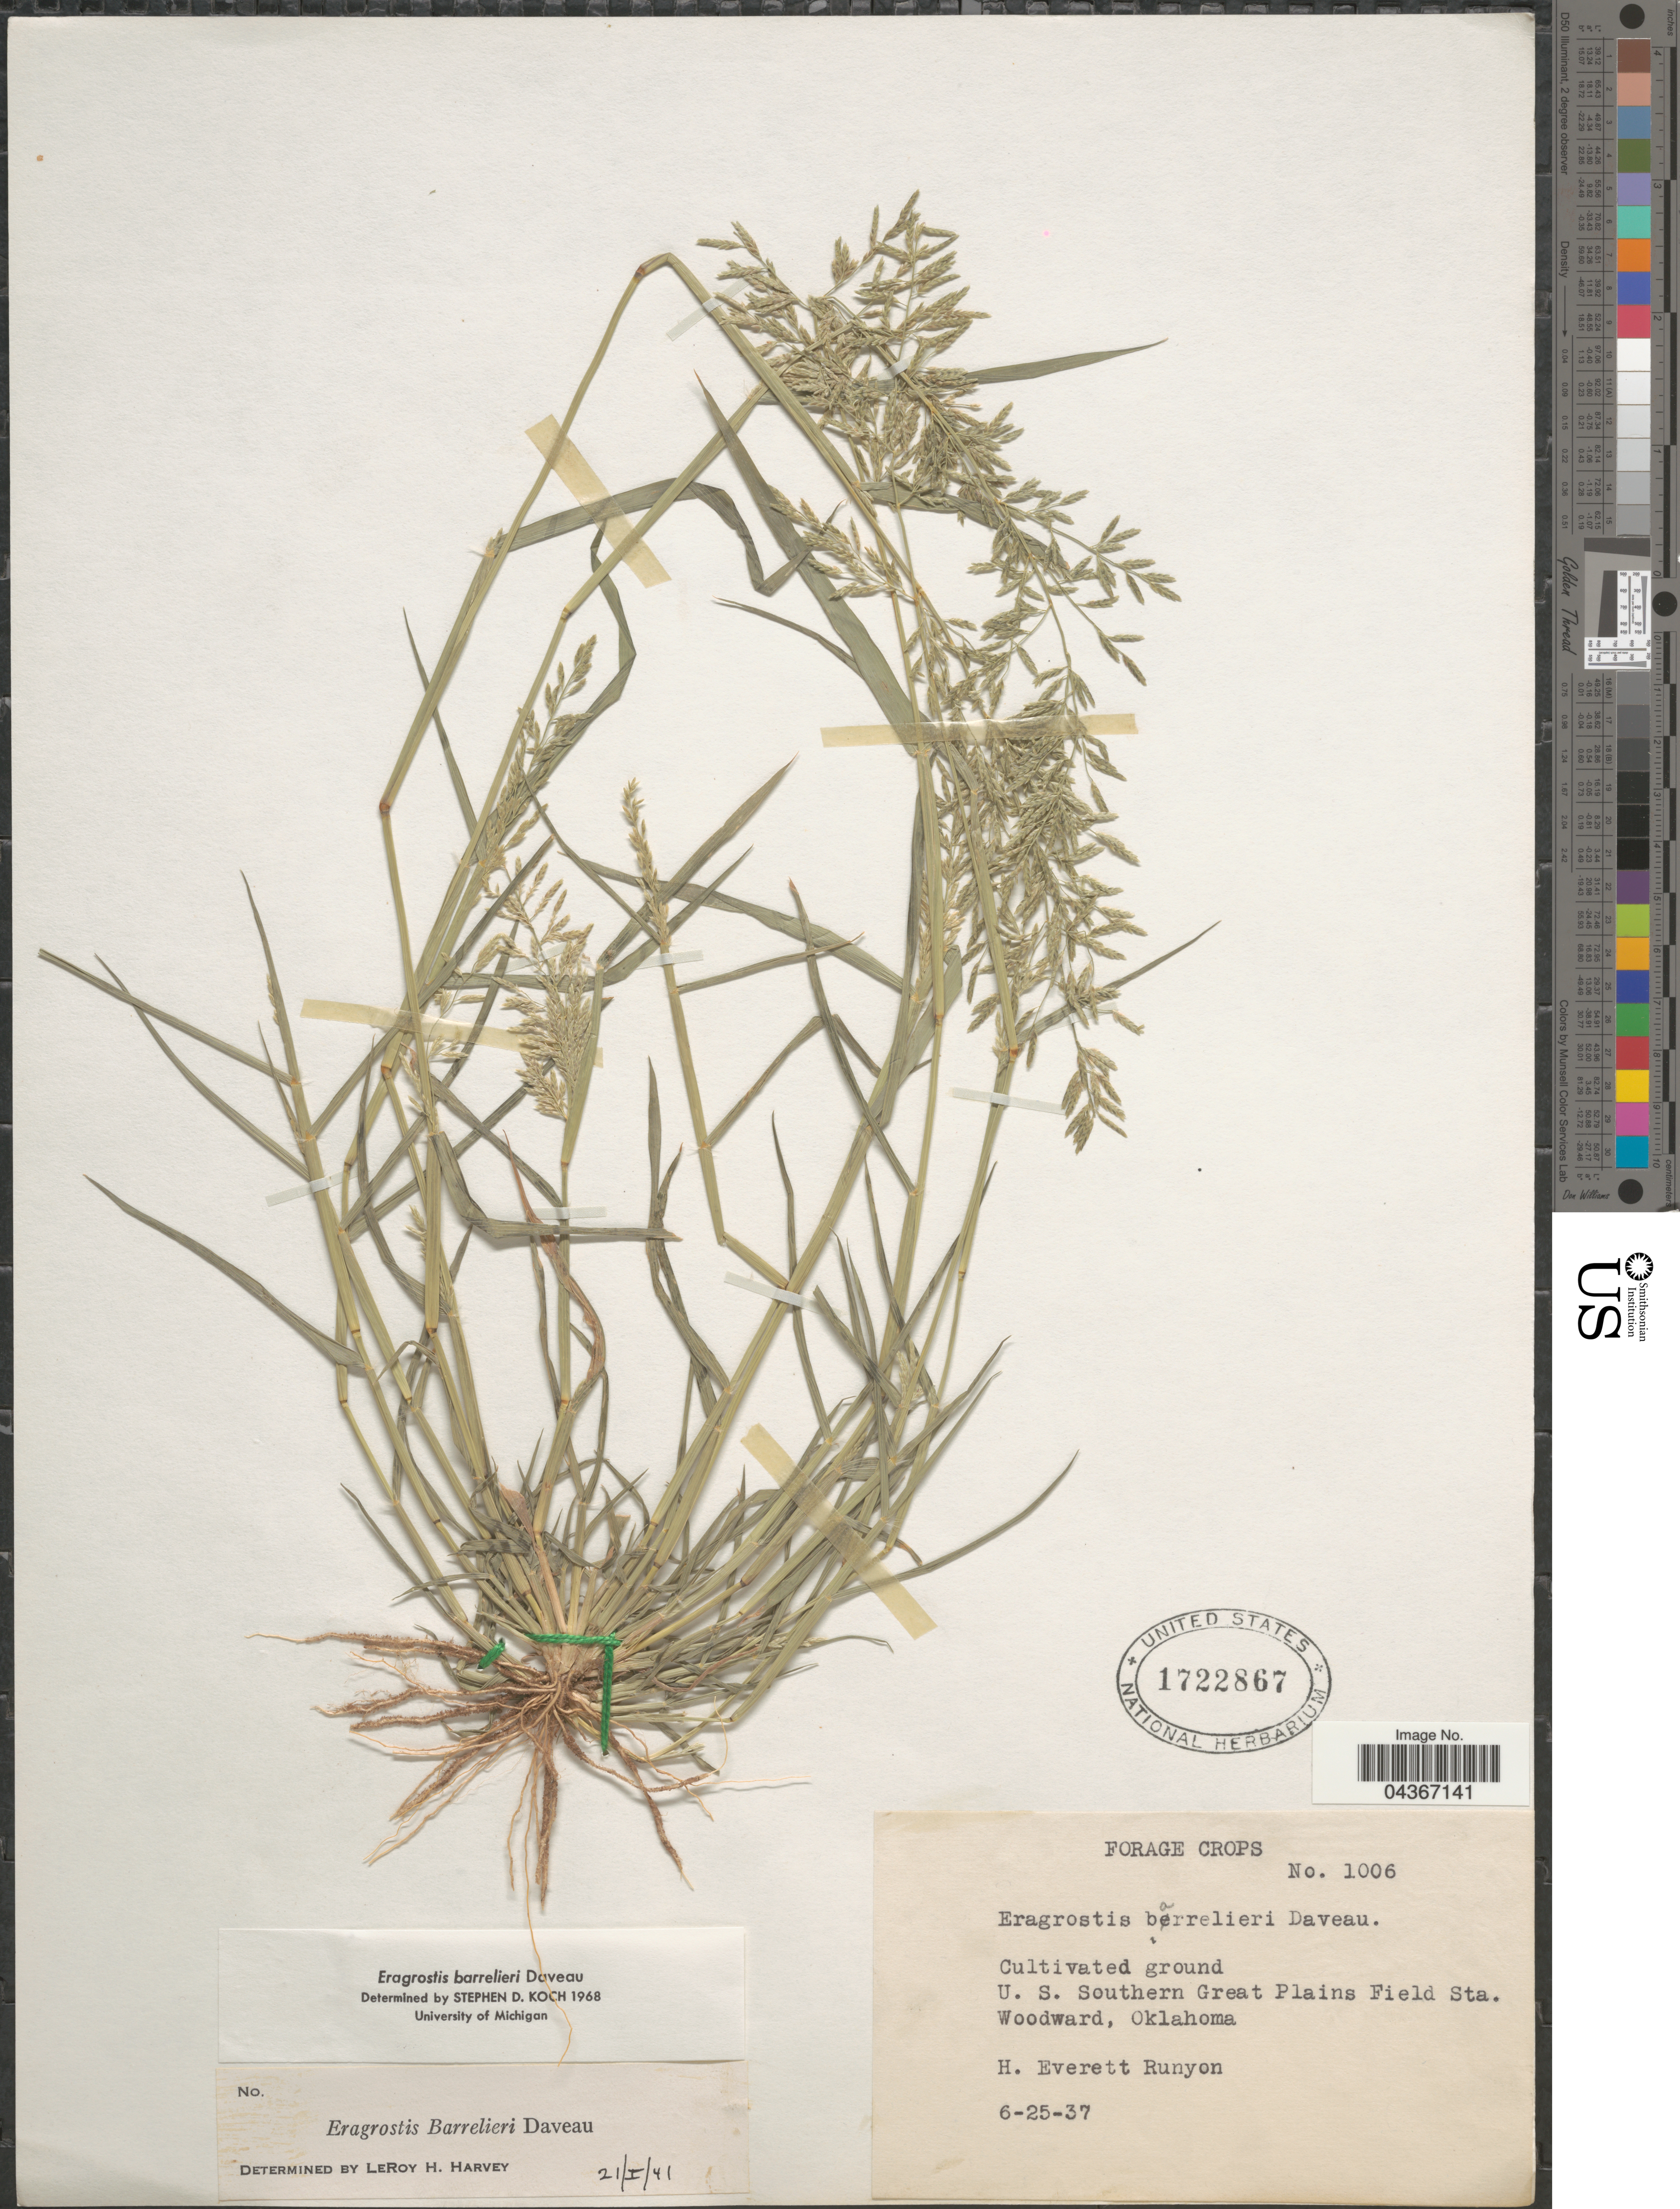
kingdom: Plantae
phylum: Tracheophyta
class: Liliopsida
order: Poales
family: Poaceae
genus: Eragrostis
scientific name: Eragrostis barrelieri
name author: Daveau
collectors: H. E. Runyon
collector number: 1006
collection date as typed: Transcribed d/m/y: 25/6/37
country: United States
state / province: Oklahoma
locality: U. S. Southern Great Plains Field Sta. Woodward.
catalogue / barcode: US 1722867